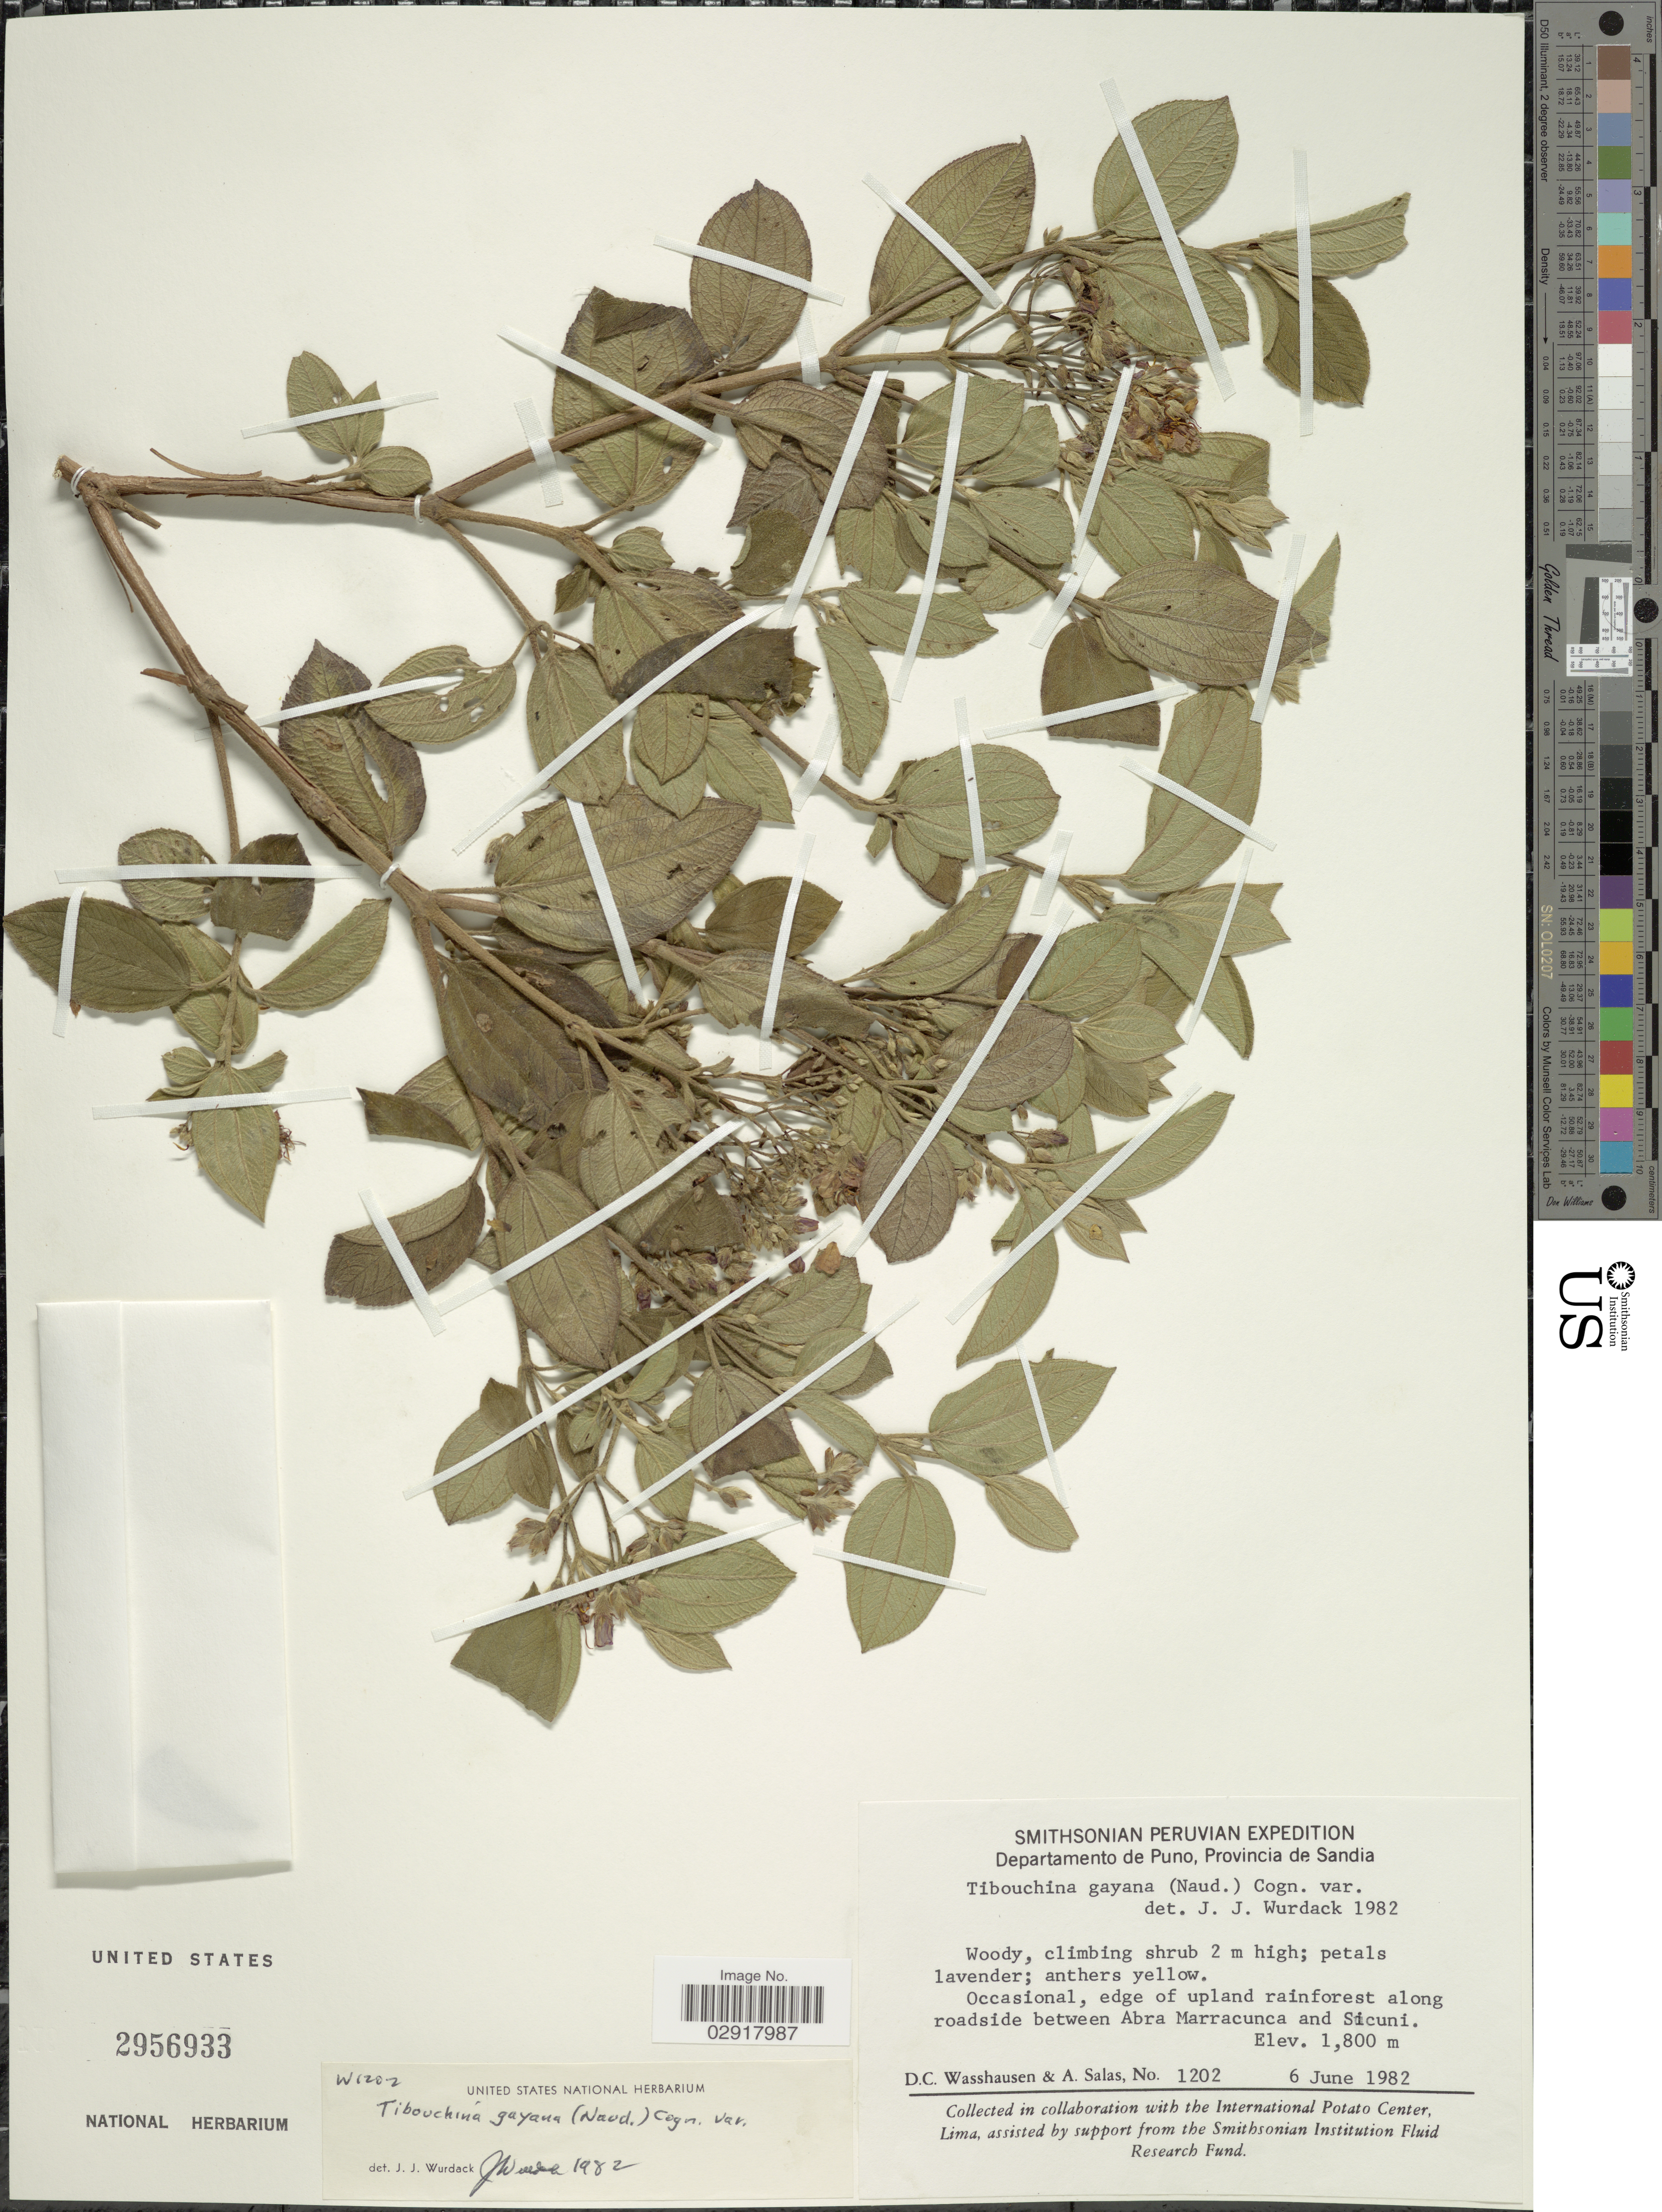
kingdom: Plantae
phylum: Tracheophyta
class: Magnoliopsida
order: Myrtales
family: Melastomataceae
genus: Chaetogastra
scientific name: Chaetogastra gayana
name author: (Naudin) P.J.F. Guim. & Michelang.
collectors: D. C. Wasshausen & A. Salas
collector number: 1202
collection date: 1982-06-06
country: Peru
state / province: Puno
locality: Departamento de Puno, Provincia de Sandia. Occasional, edge of upland rainforest along roadside between Abra Marracunca and Sicuni.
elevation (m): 1800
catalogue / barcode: US 2956933